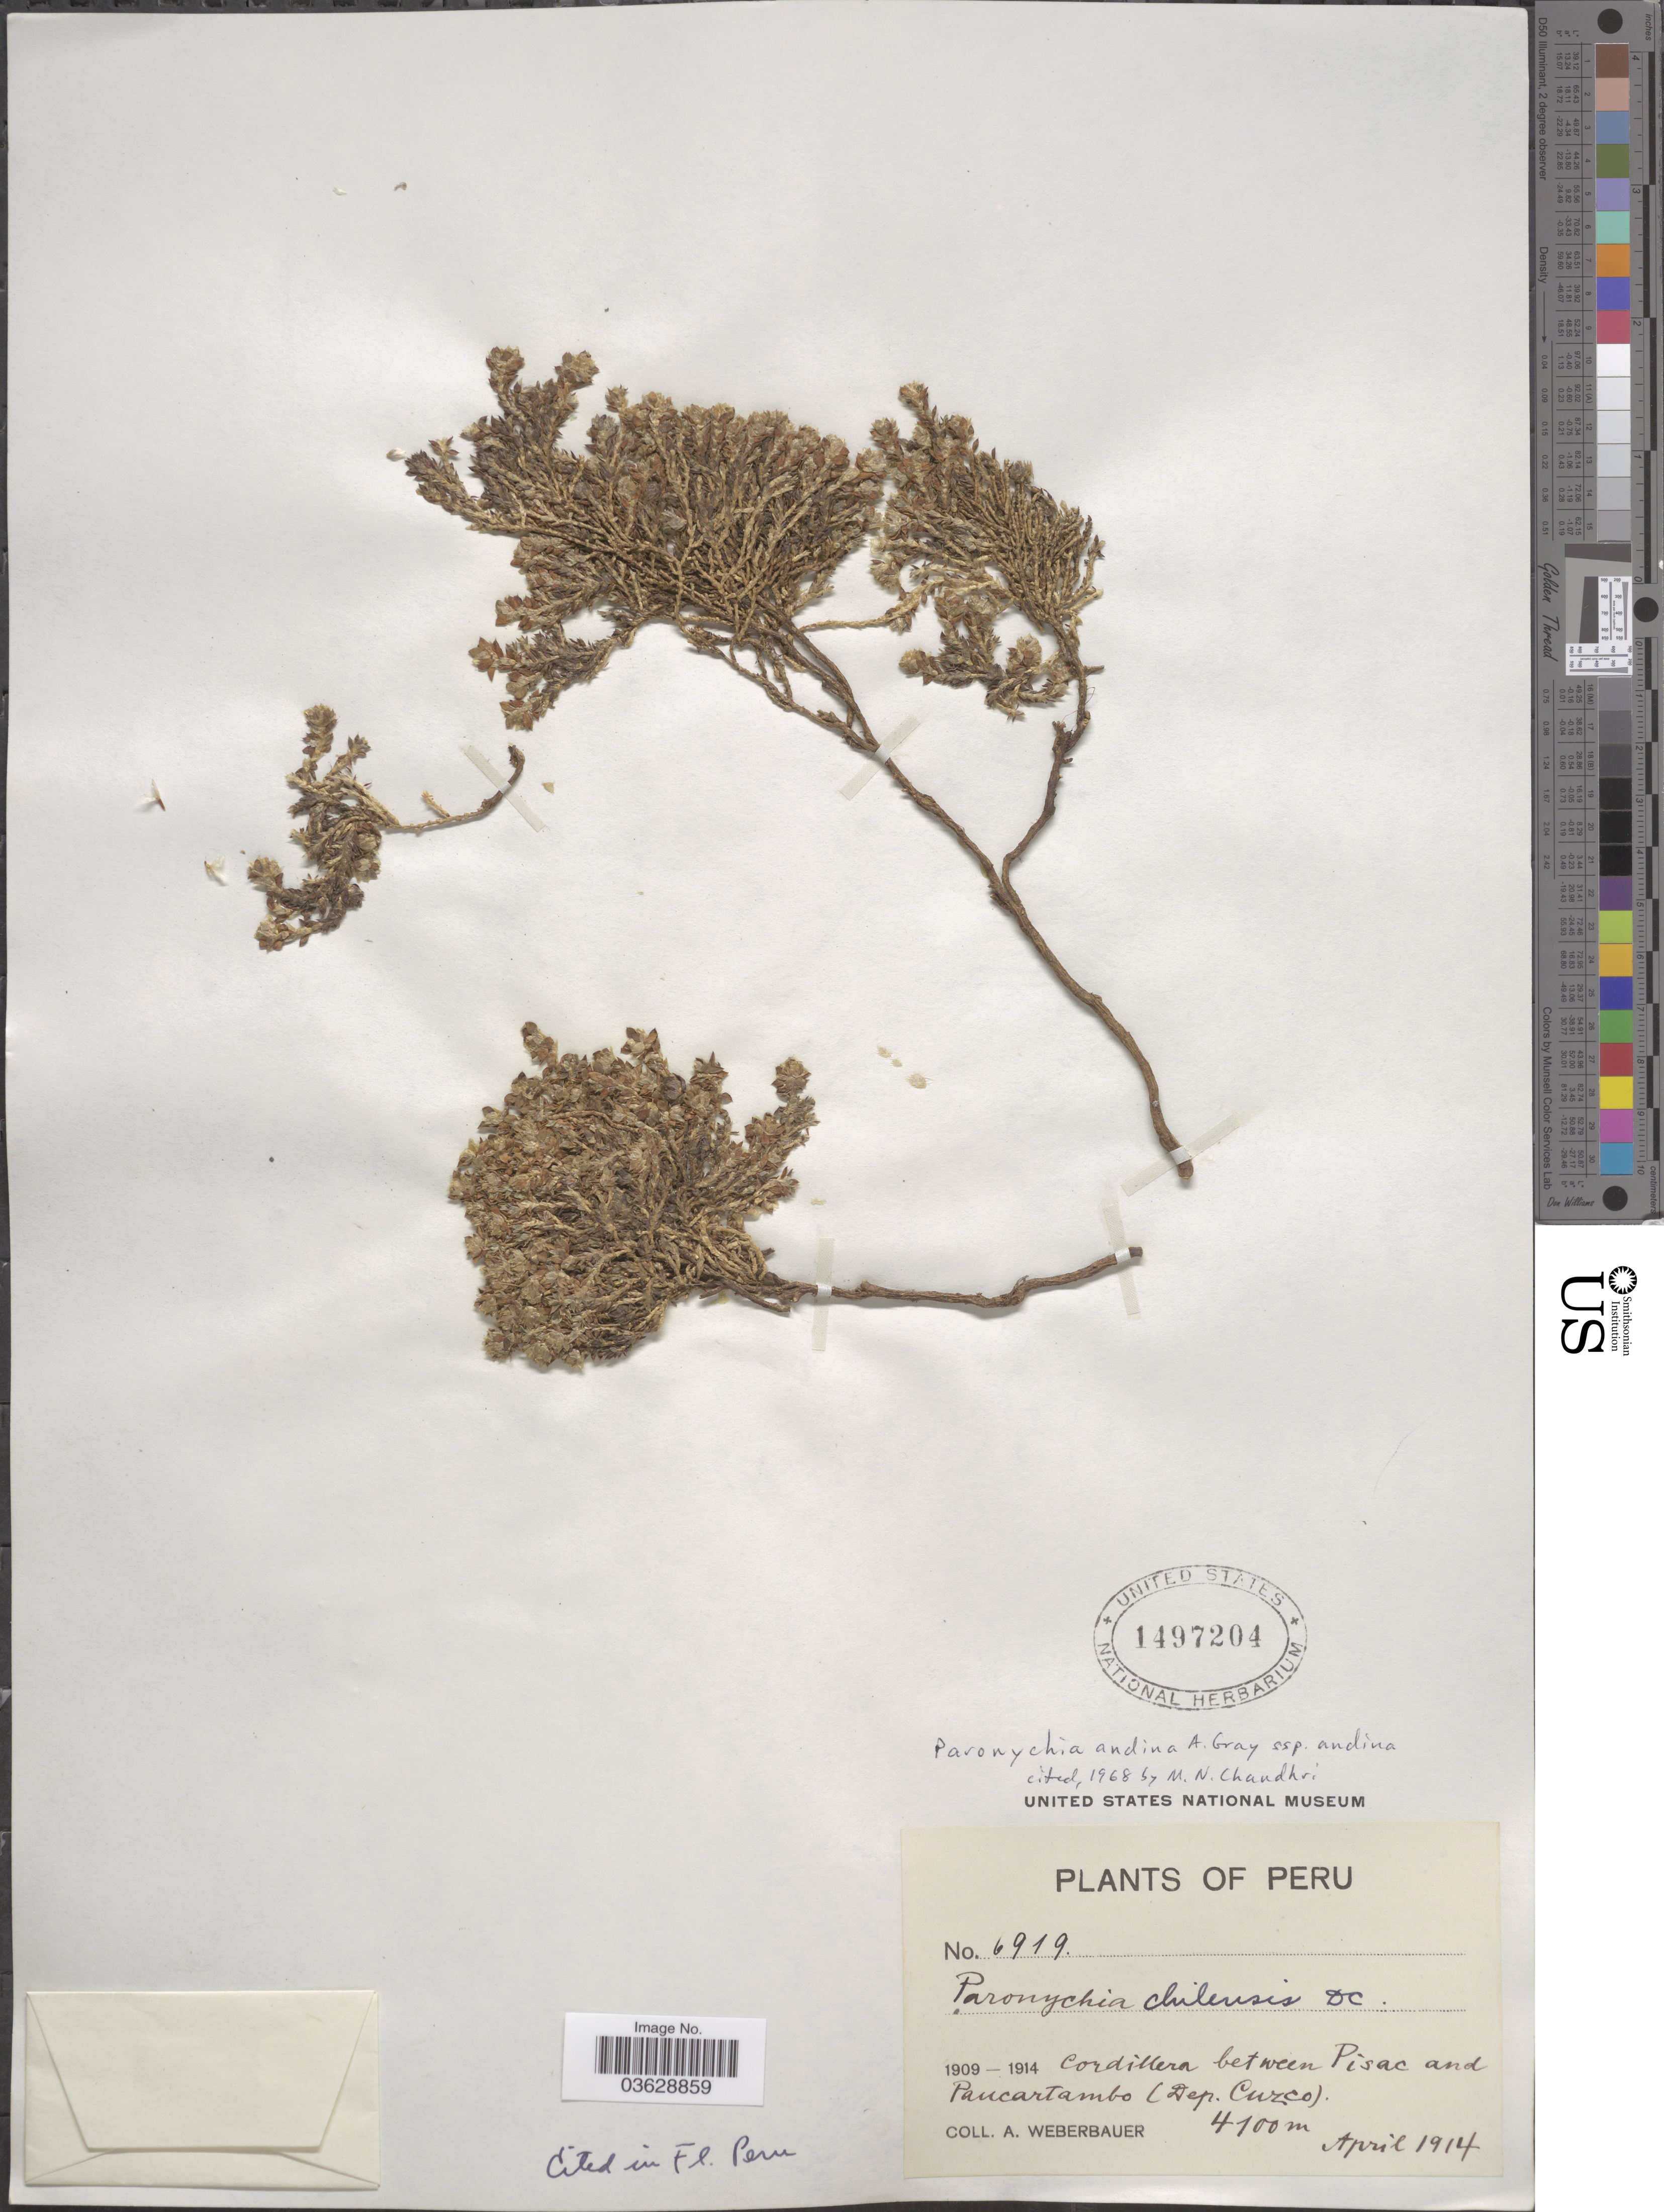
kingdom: Plantae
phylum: Tracheophyta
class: Magnoliopsida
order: Caryophyllales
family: Caryophyllaceae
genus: Paronychia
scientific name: Paronychia andina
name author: A. Gray in Wilkes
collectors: A. Weberbauer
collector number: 6919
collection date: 1914-04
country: Peru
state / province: Cusco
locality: Cordillera between Pisac and Paucartambo (Dep. Cuzco).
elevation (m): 4100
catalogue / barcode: US 1497204